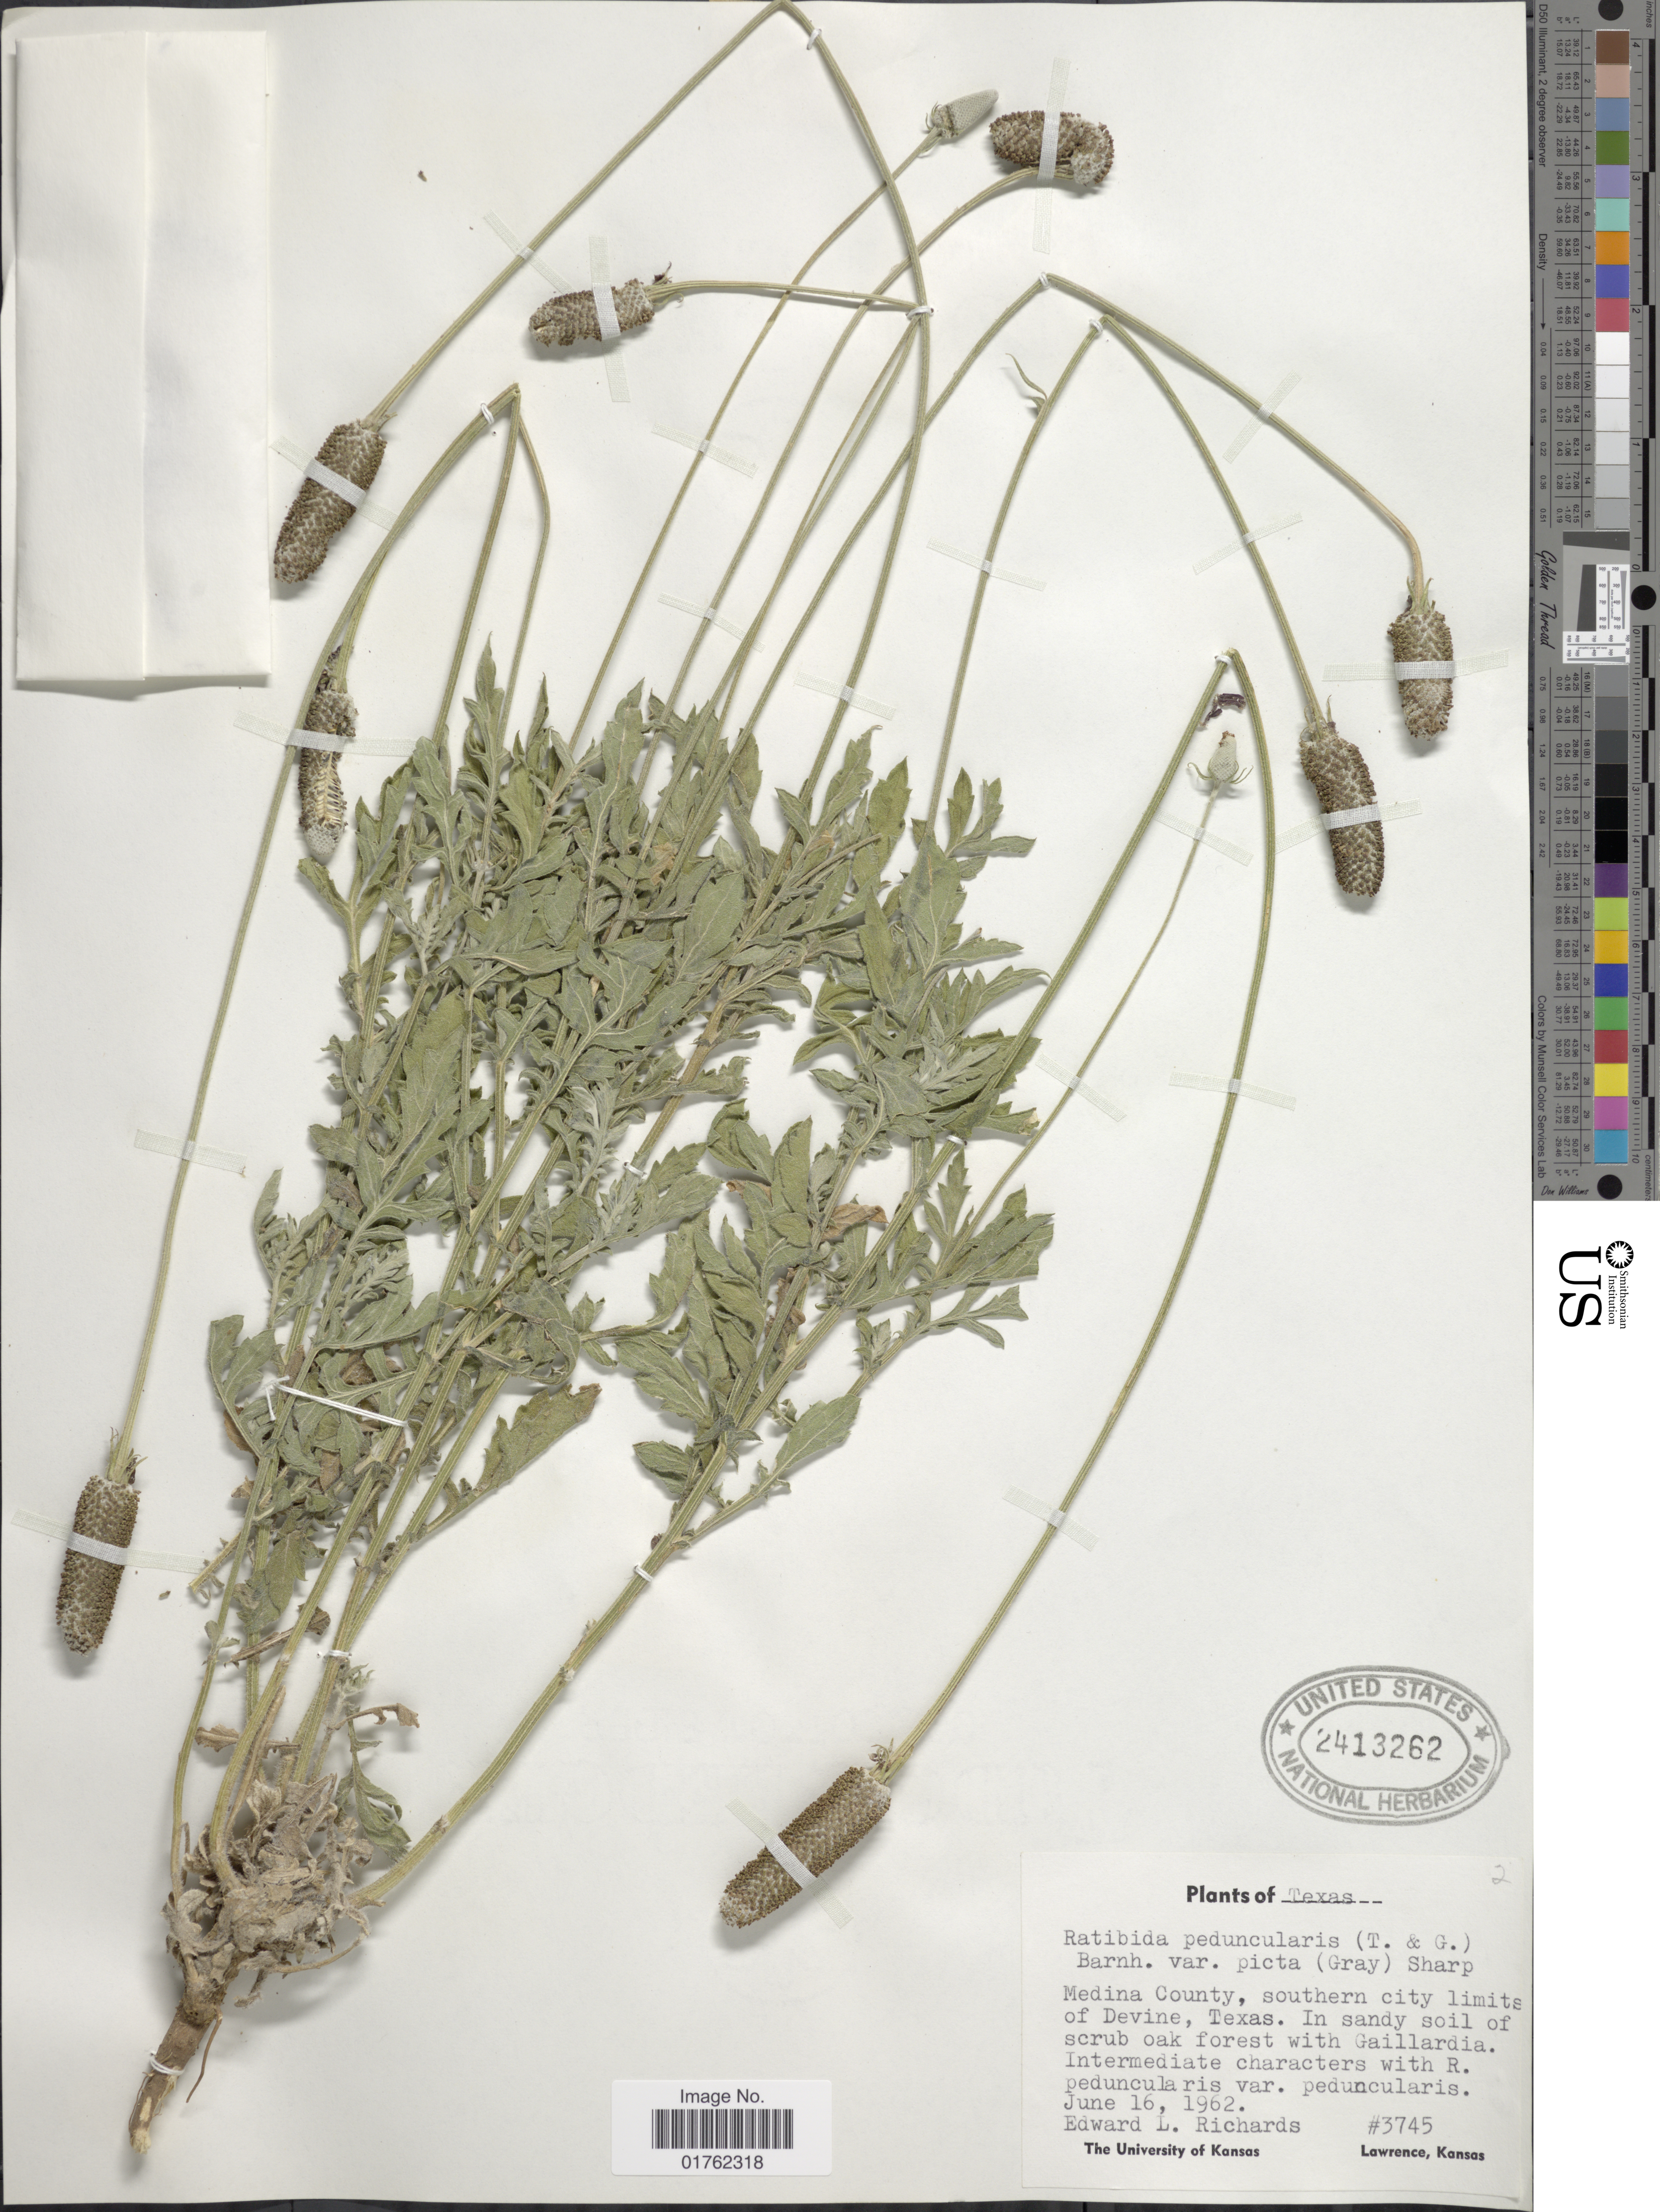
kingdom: Plantae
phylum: Tracheophyta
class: Magnoliopsida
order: Asterales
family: Asteraceae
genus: Ratibida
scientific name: Ratibida peduncularis var. picta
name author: (A. Gray)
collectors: E. Richards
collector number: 3745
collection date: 1962-06-16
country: United States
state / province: Texas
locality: Medina County, southern city limits of Devine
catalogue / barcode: US 2413262